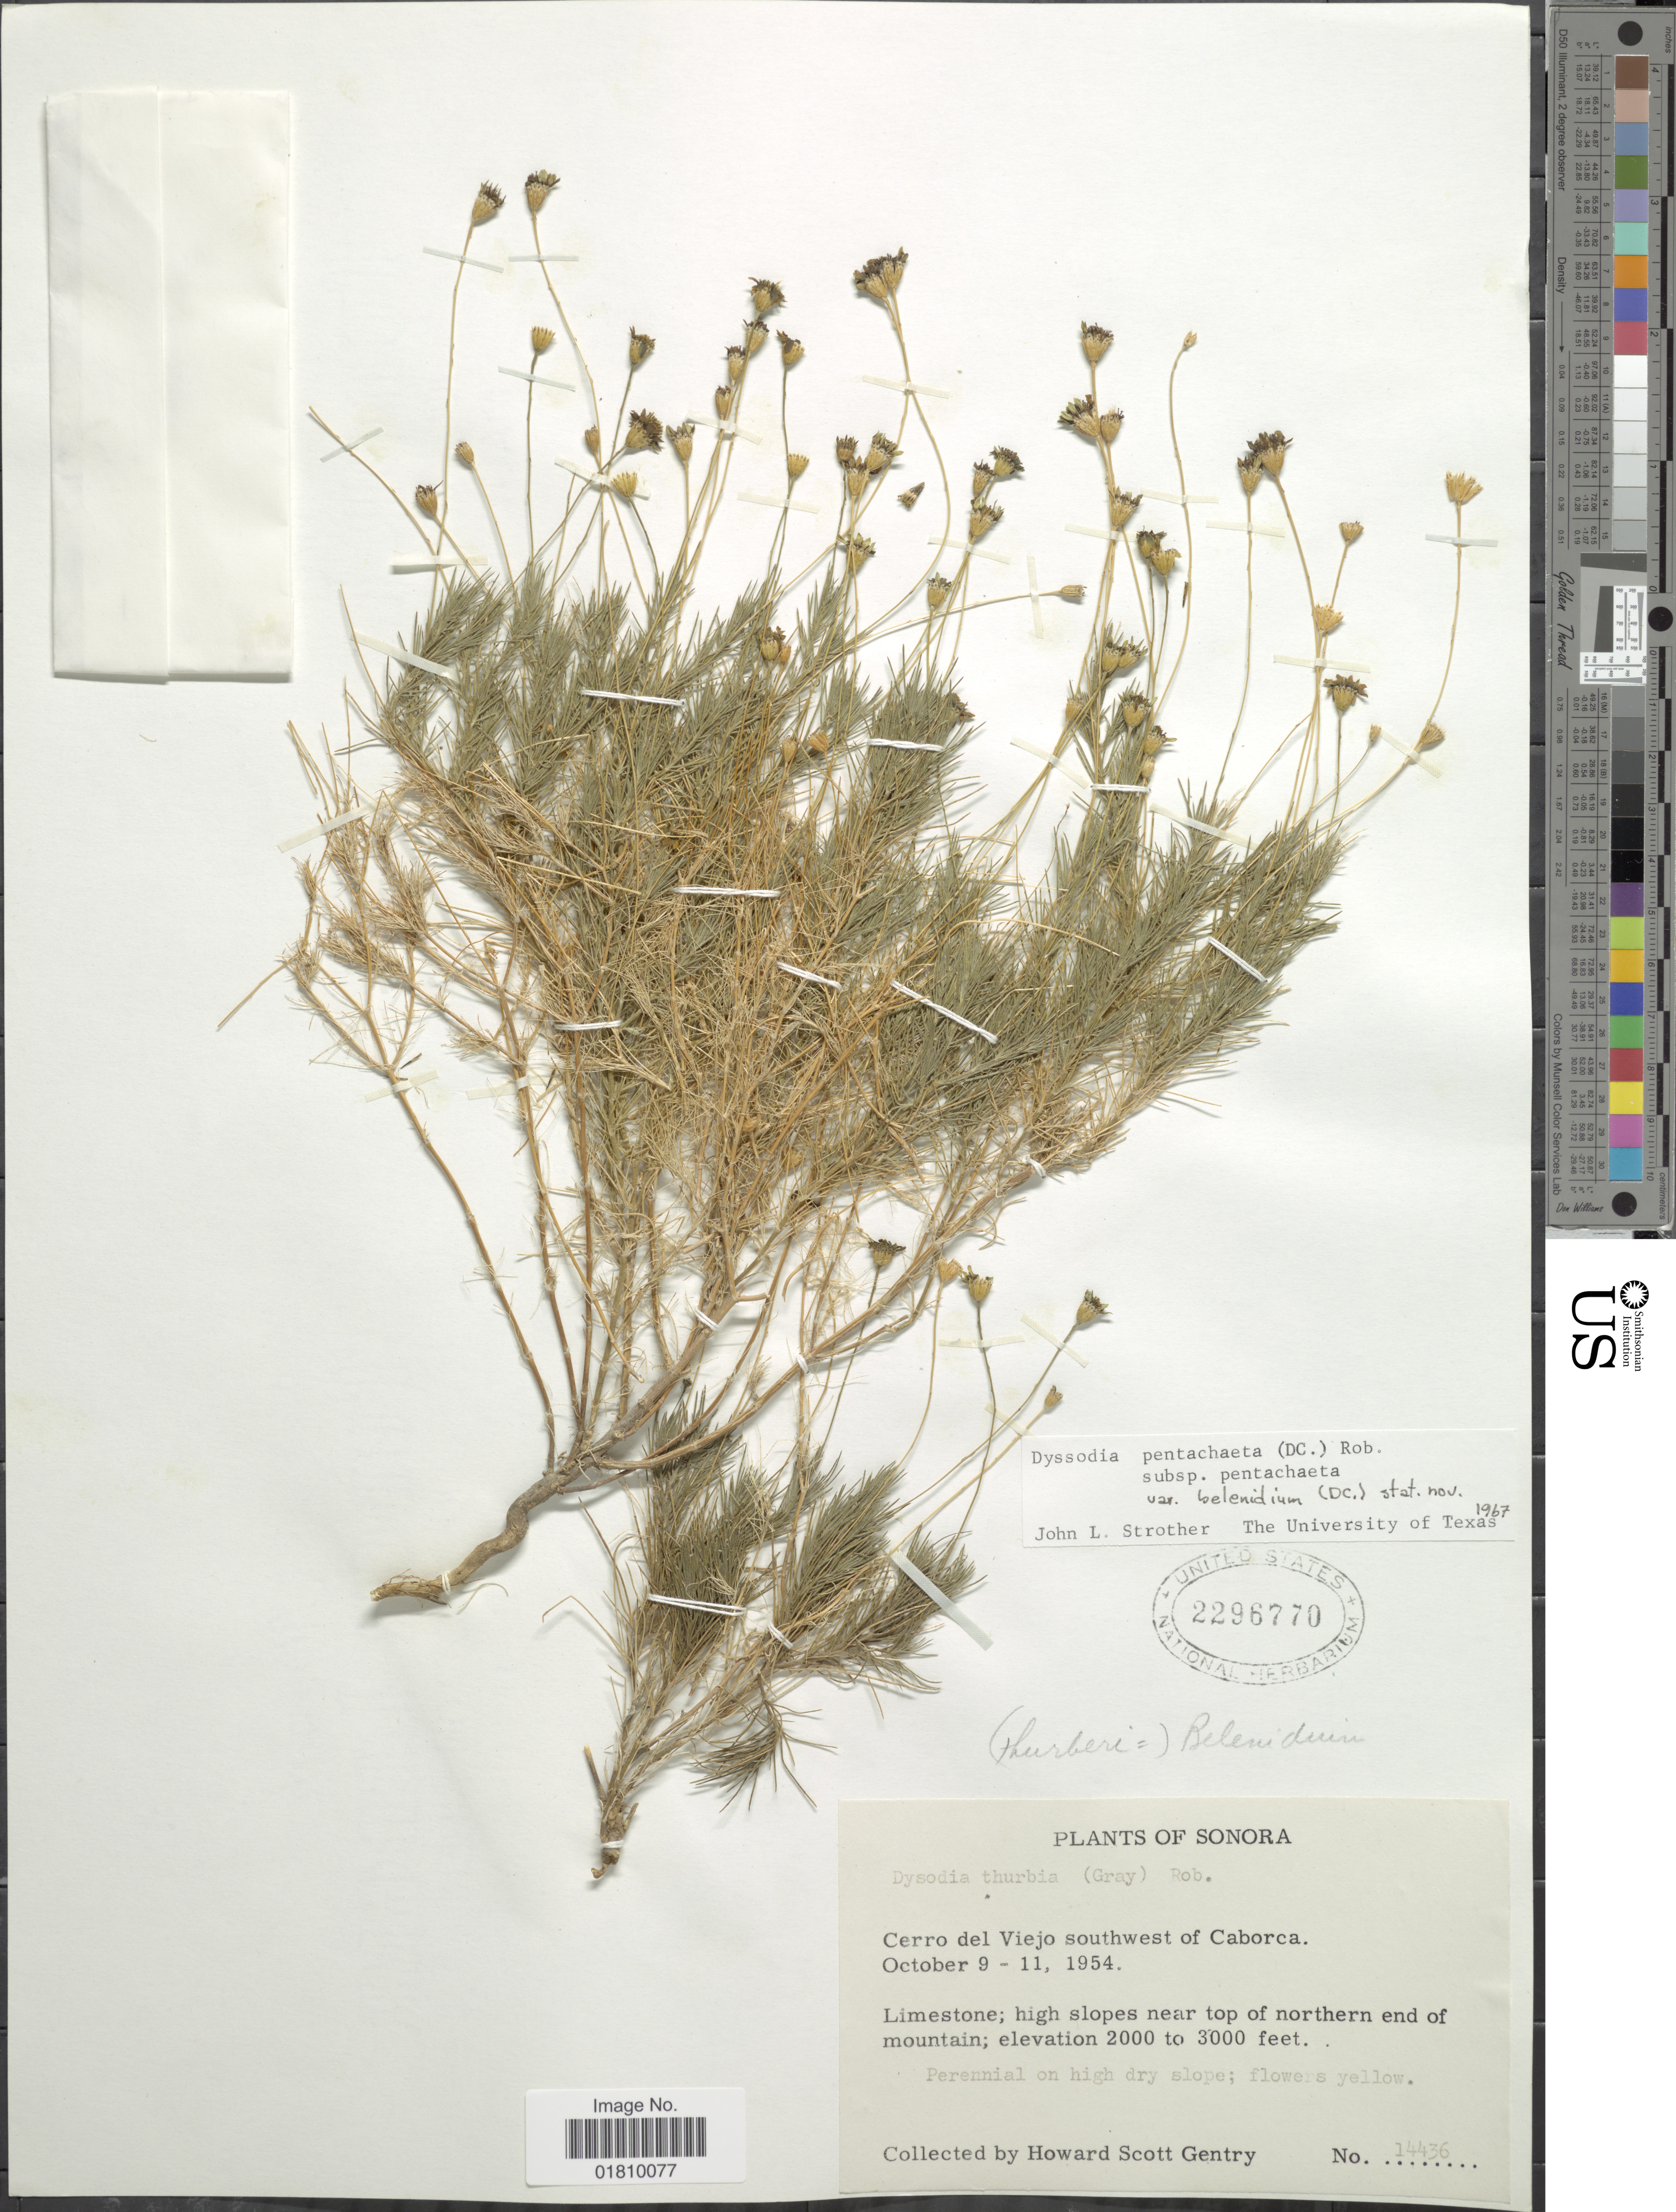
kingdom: Plantae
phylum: Tracheophyta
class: Magnoliopsida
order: Asterales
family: Asteraceae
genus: Thymophylla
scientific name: Thymophylla pentachaeta var. belenidium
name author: (DC.) Strother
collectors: H. S. Gentry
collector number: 14436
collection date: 1954-10-09/1954-10-11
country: Mexico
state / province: Sonora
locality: Cerro del Viejo southwest of Caborca, limestonel; high slopes near top of northern end of mountain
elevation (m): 610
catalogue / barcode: US 2296770